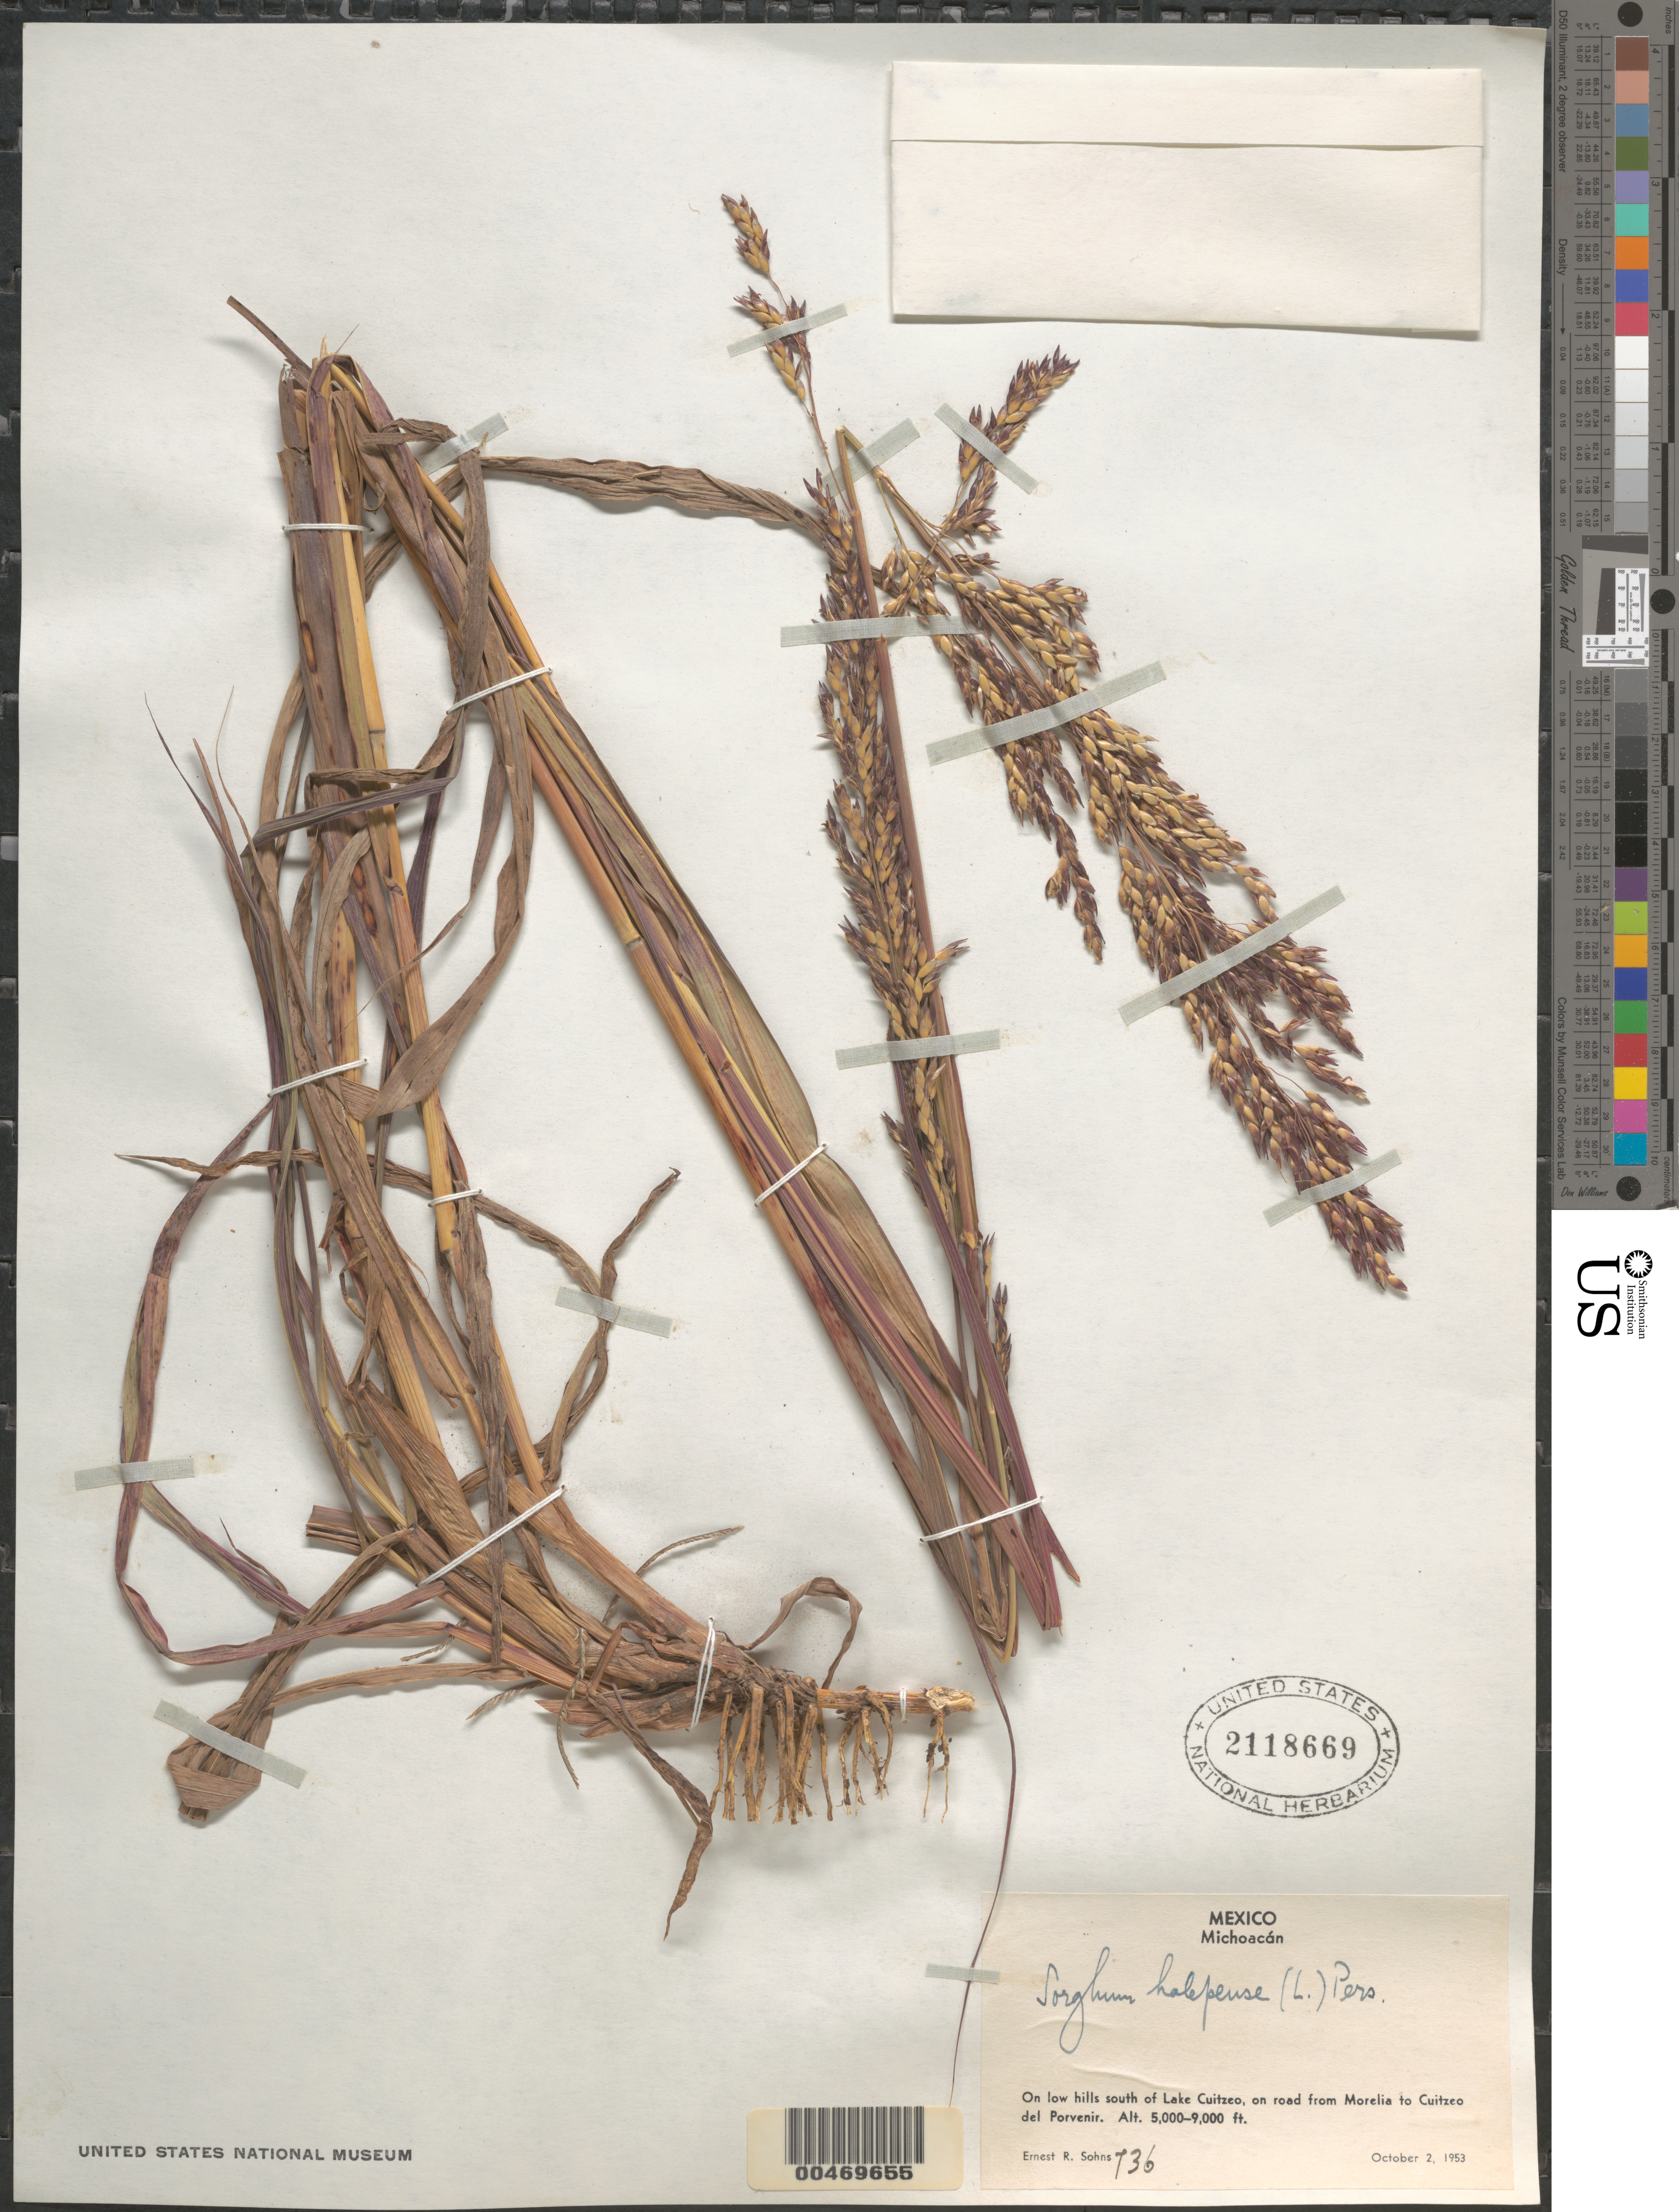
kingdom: Plantae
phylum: Tracheophyta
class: Liliopsida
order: Poales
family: Poaceae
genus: Sorghum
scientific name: Sorghum halepense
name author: (L.) Pers.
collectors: E. R. Sohns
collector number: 736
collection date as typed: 2 Oct 1953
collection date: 1953-10-02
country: Mexico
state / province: Michoacán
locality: S of Lake Cuitzeo, on rd from Morelia to Cuitzeo del Porvenir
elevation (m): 1524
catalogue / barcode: US 2118669